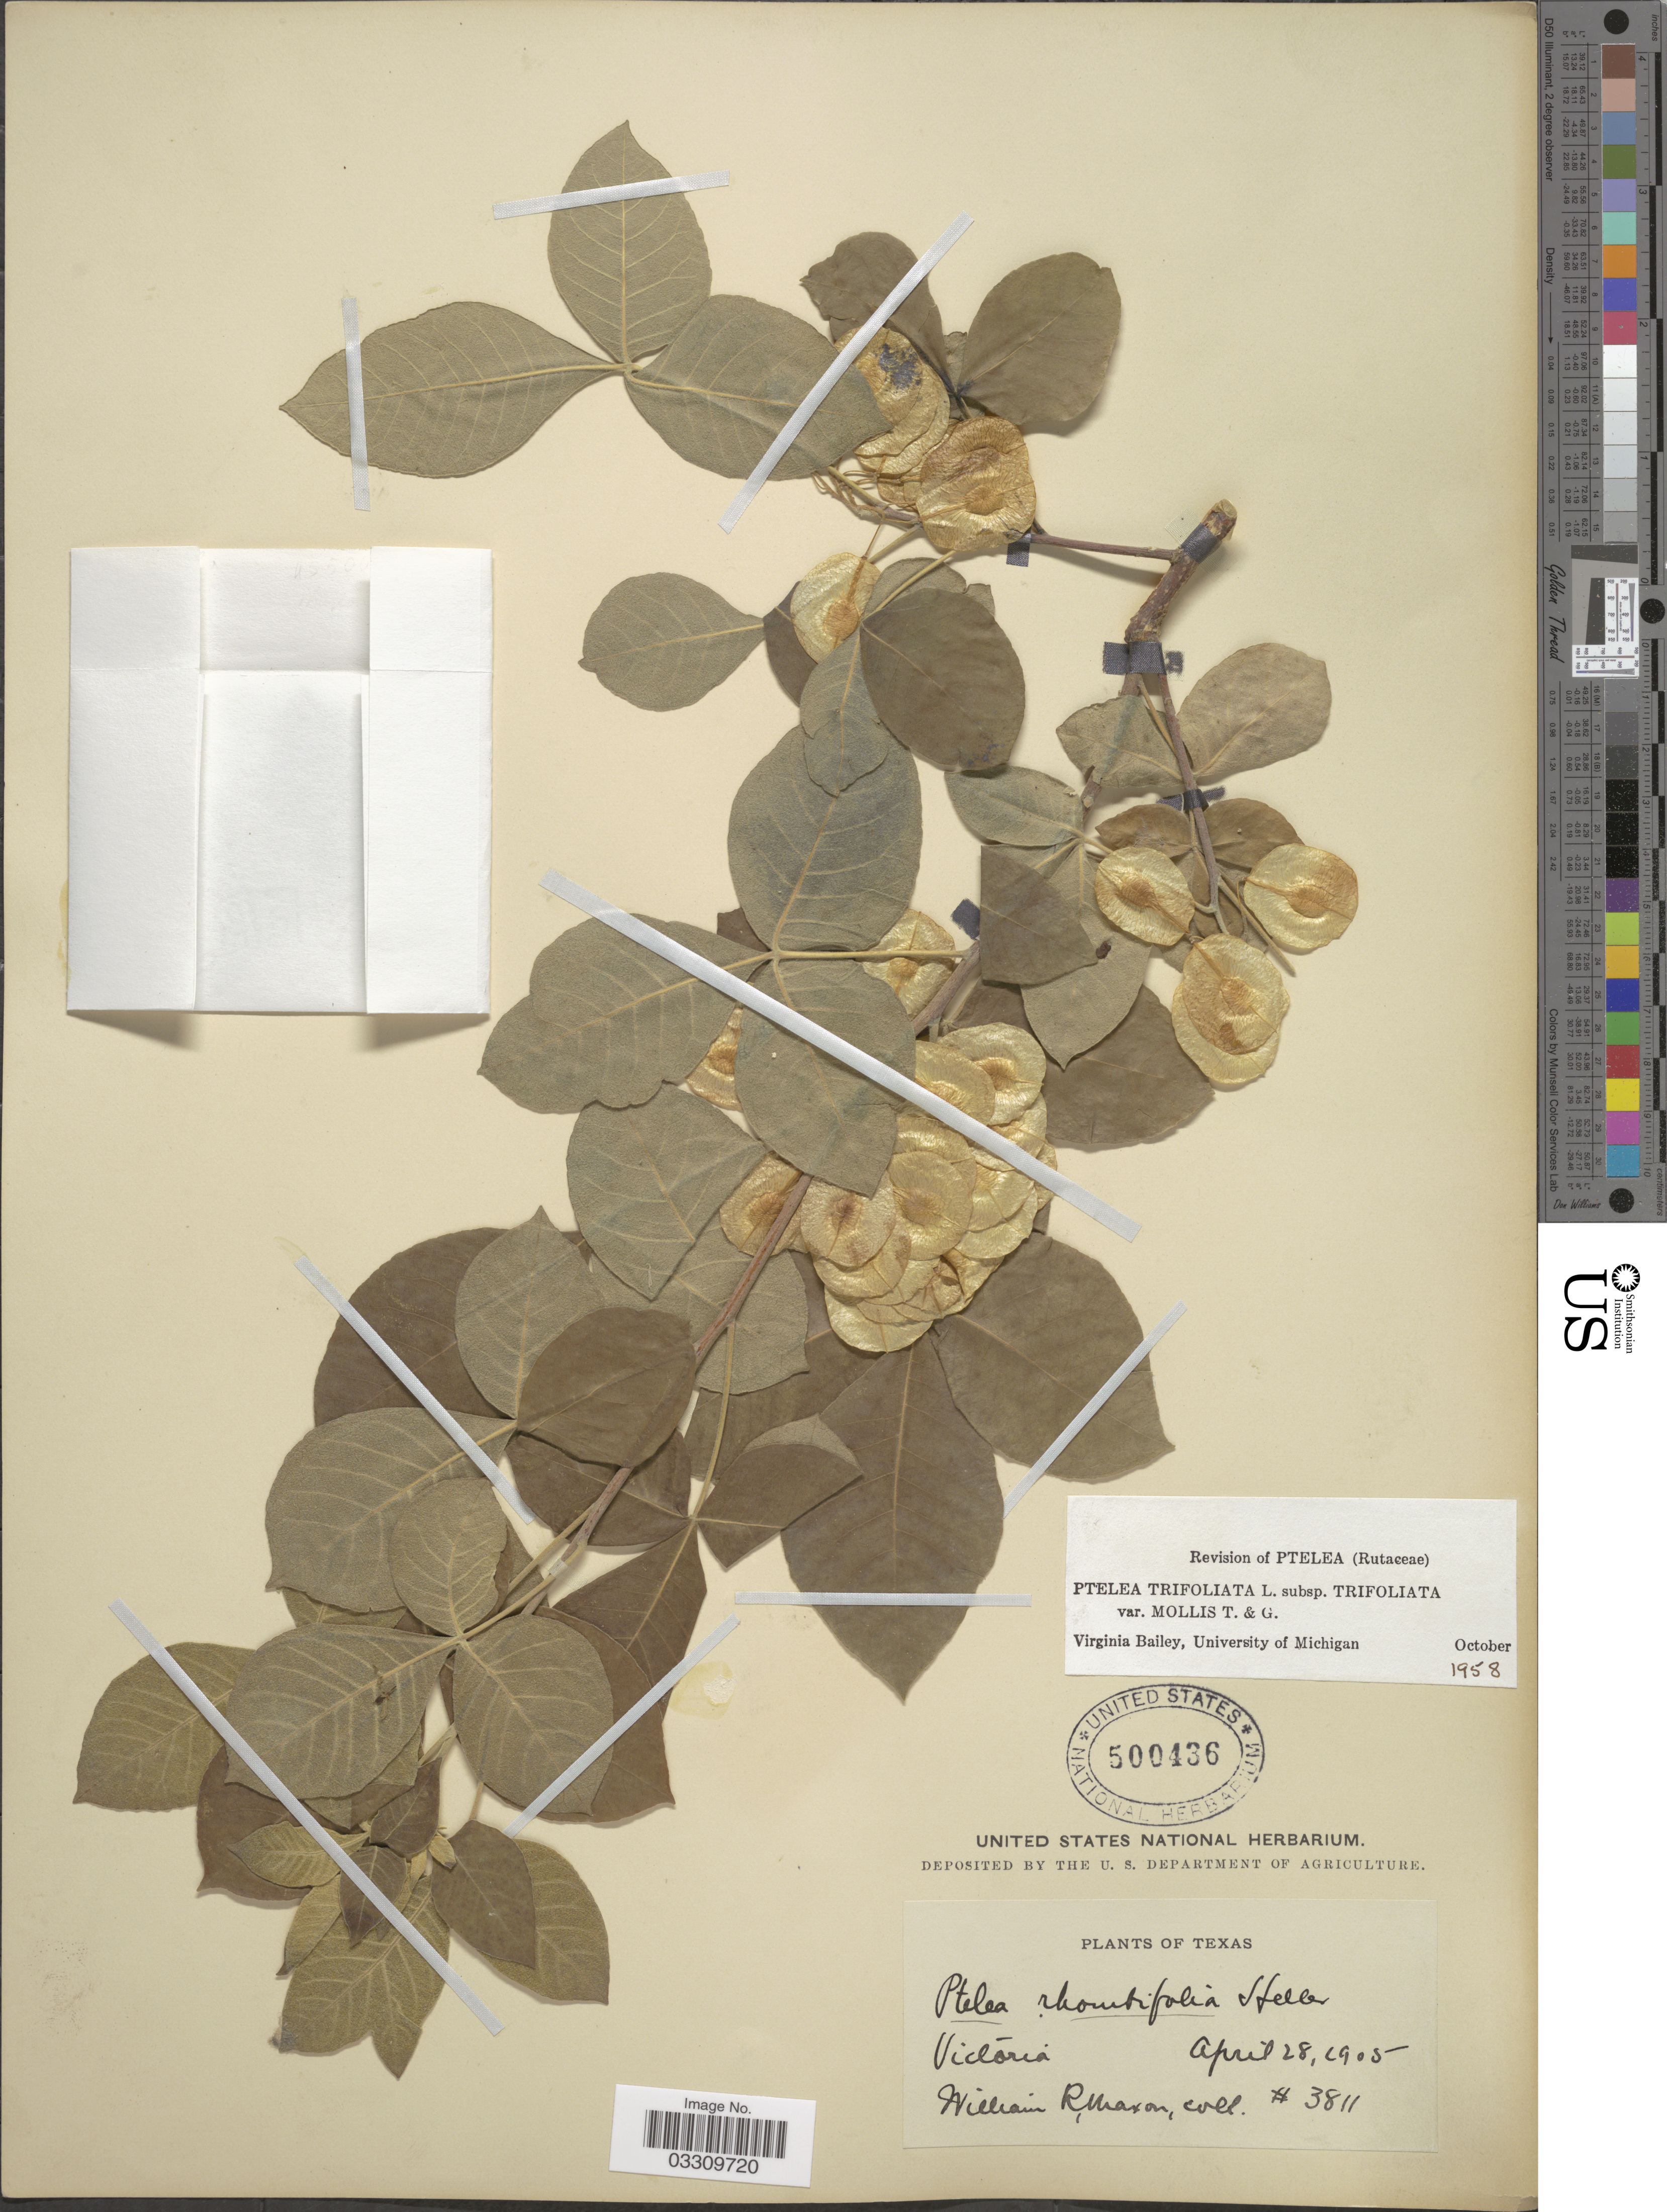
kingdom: Plantae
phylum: Tracheophyta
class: Magnoliopsida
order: Sapindales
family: Rutaceae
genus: Ptelea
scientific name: Ptelea trifoliata var. mollis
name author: Torr. & A. Gray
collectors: W. R. Maxon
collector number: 3811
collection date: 1905-04-28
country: United States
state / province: Texas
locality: Victoria.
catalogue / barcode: US 500436